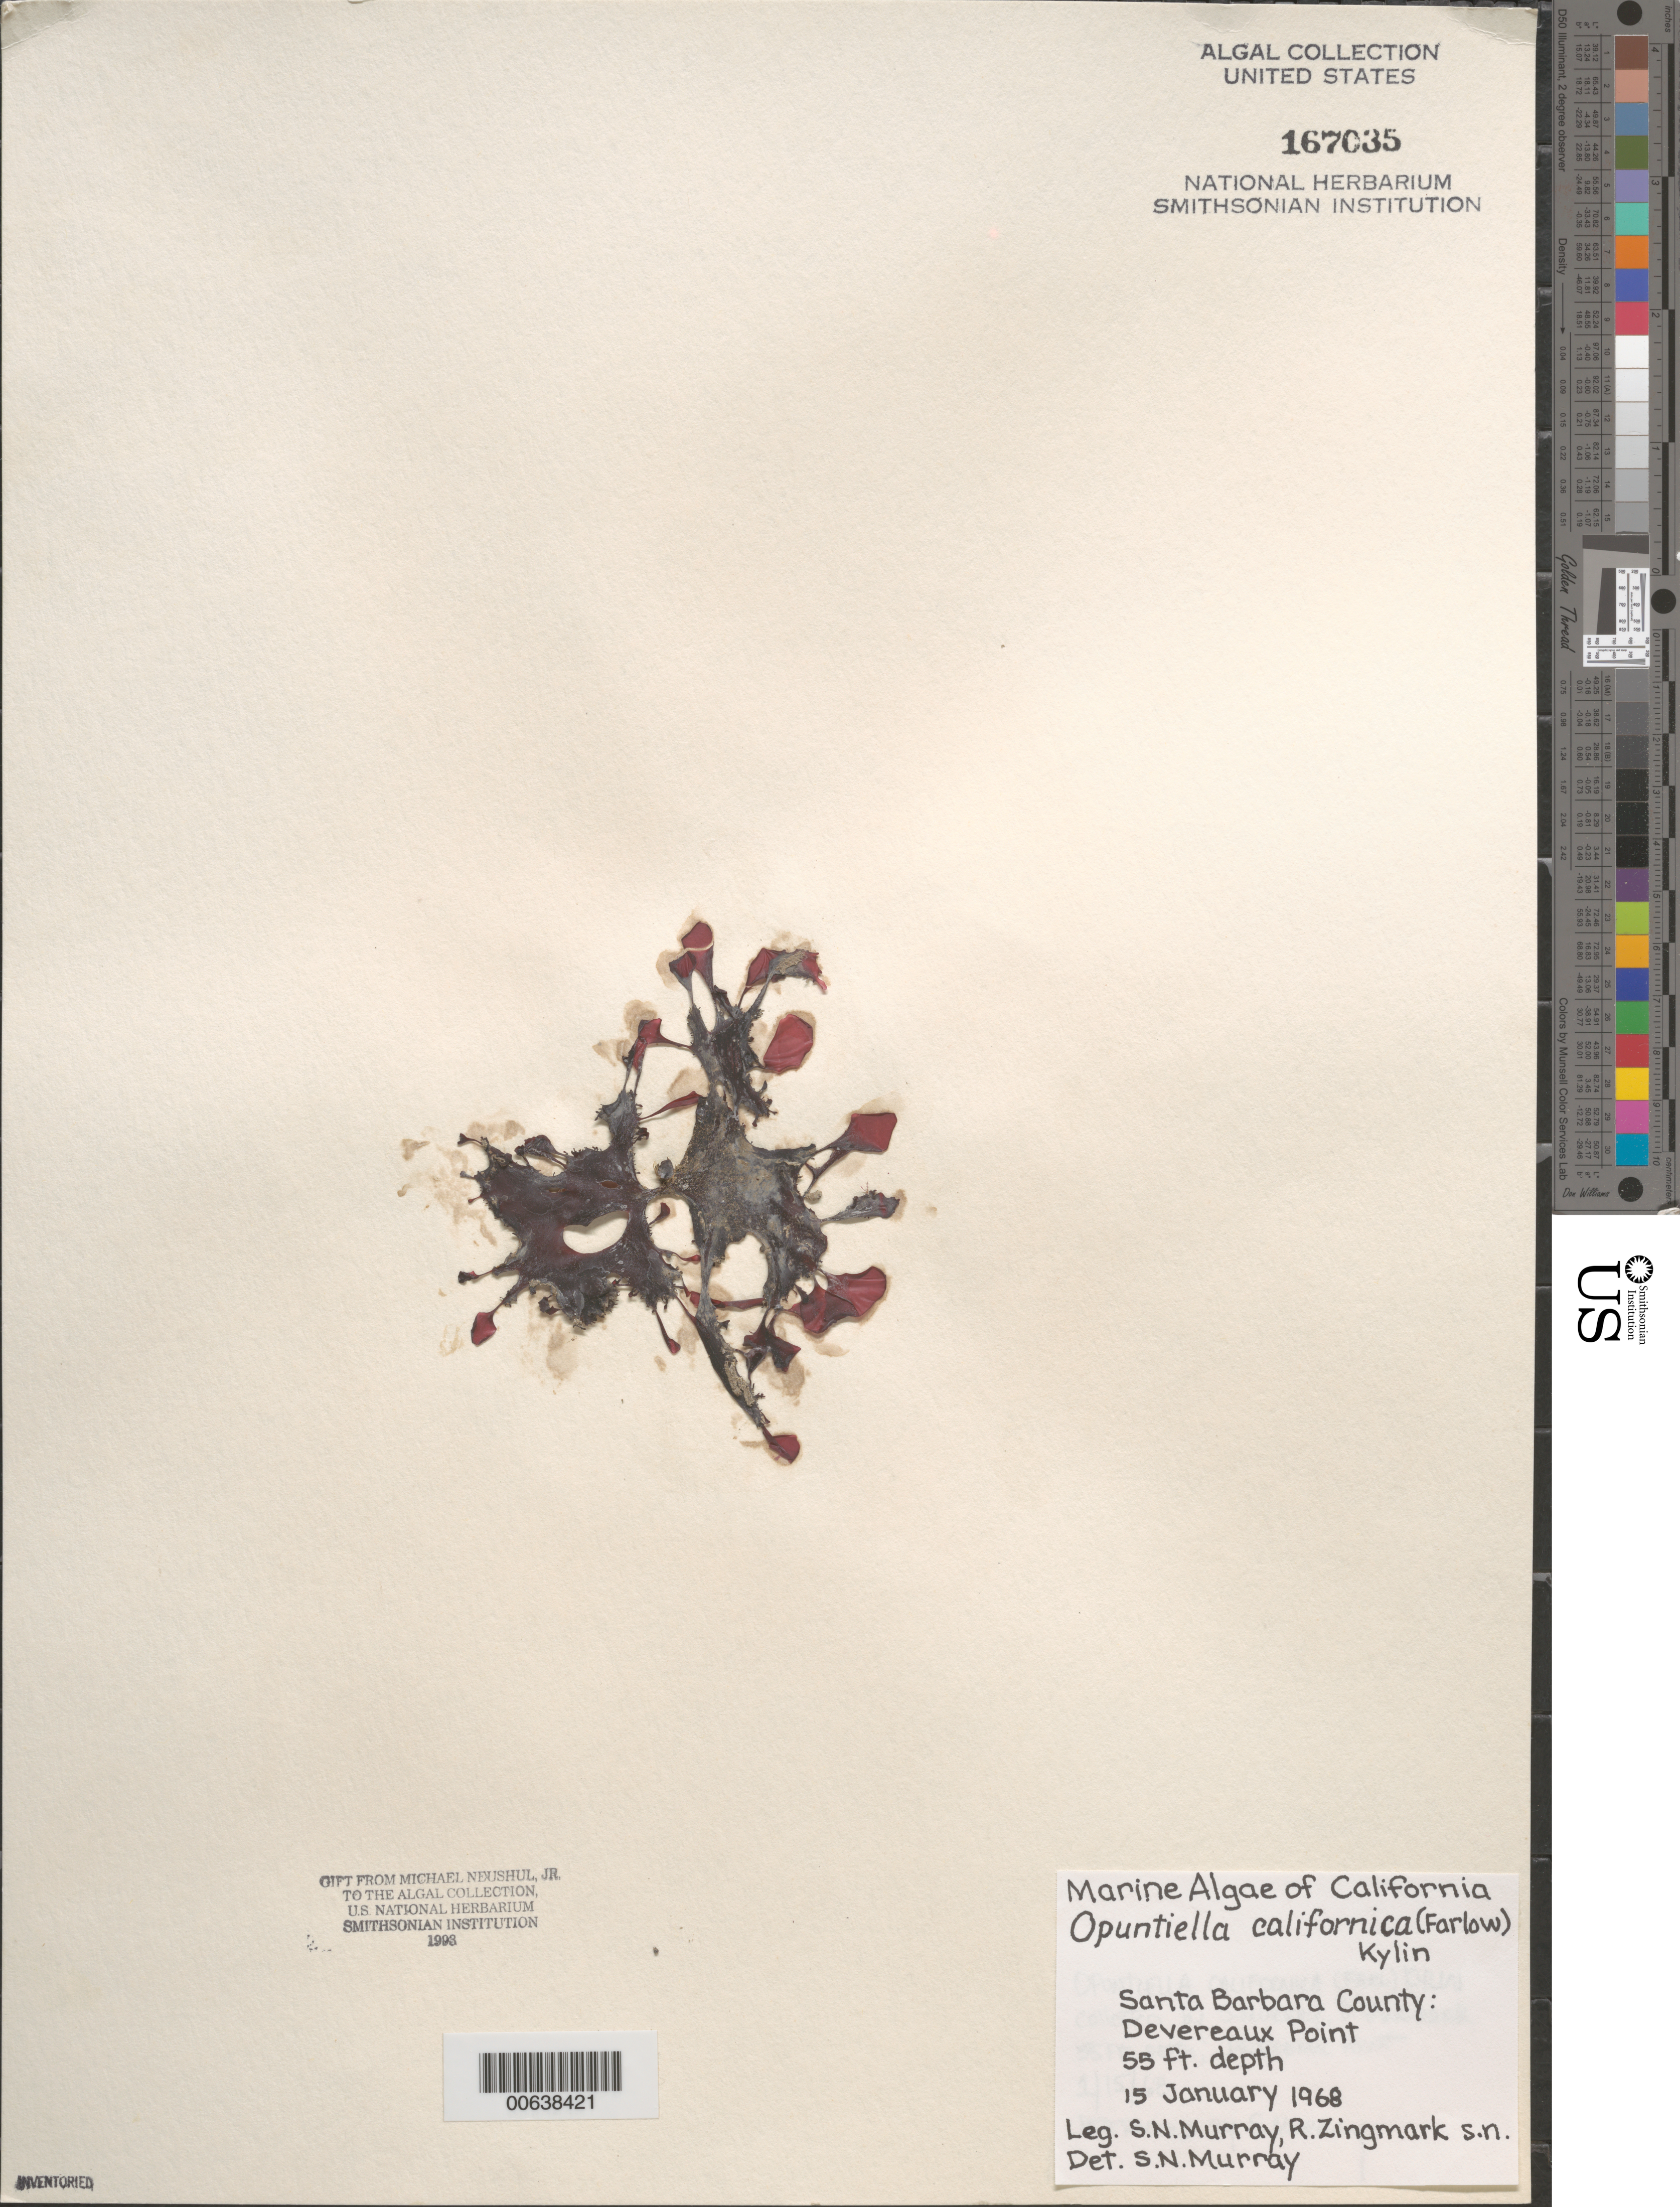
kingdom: Plantae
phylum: Rhodophyta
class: Florideophyceae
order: Gigartinales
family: Furcellariaceae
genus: Opuntiella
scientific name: Opuntiella californica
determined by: Murray, S. N.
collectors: S. N. Murray & R. Zingmark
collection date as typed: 15 Jan 1968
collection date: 1968-01-15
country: United States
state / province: California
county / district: Santa Barbara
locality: Devereaux Point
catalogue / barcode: US 167035